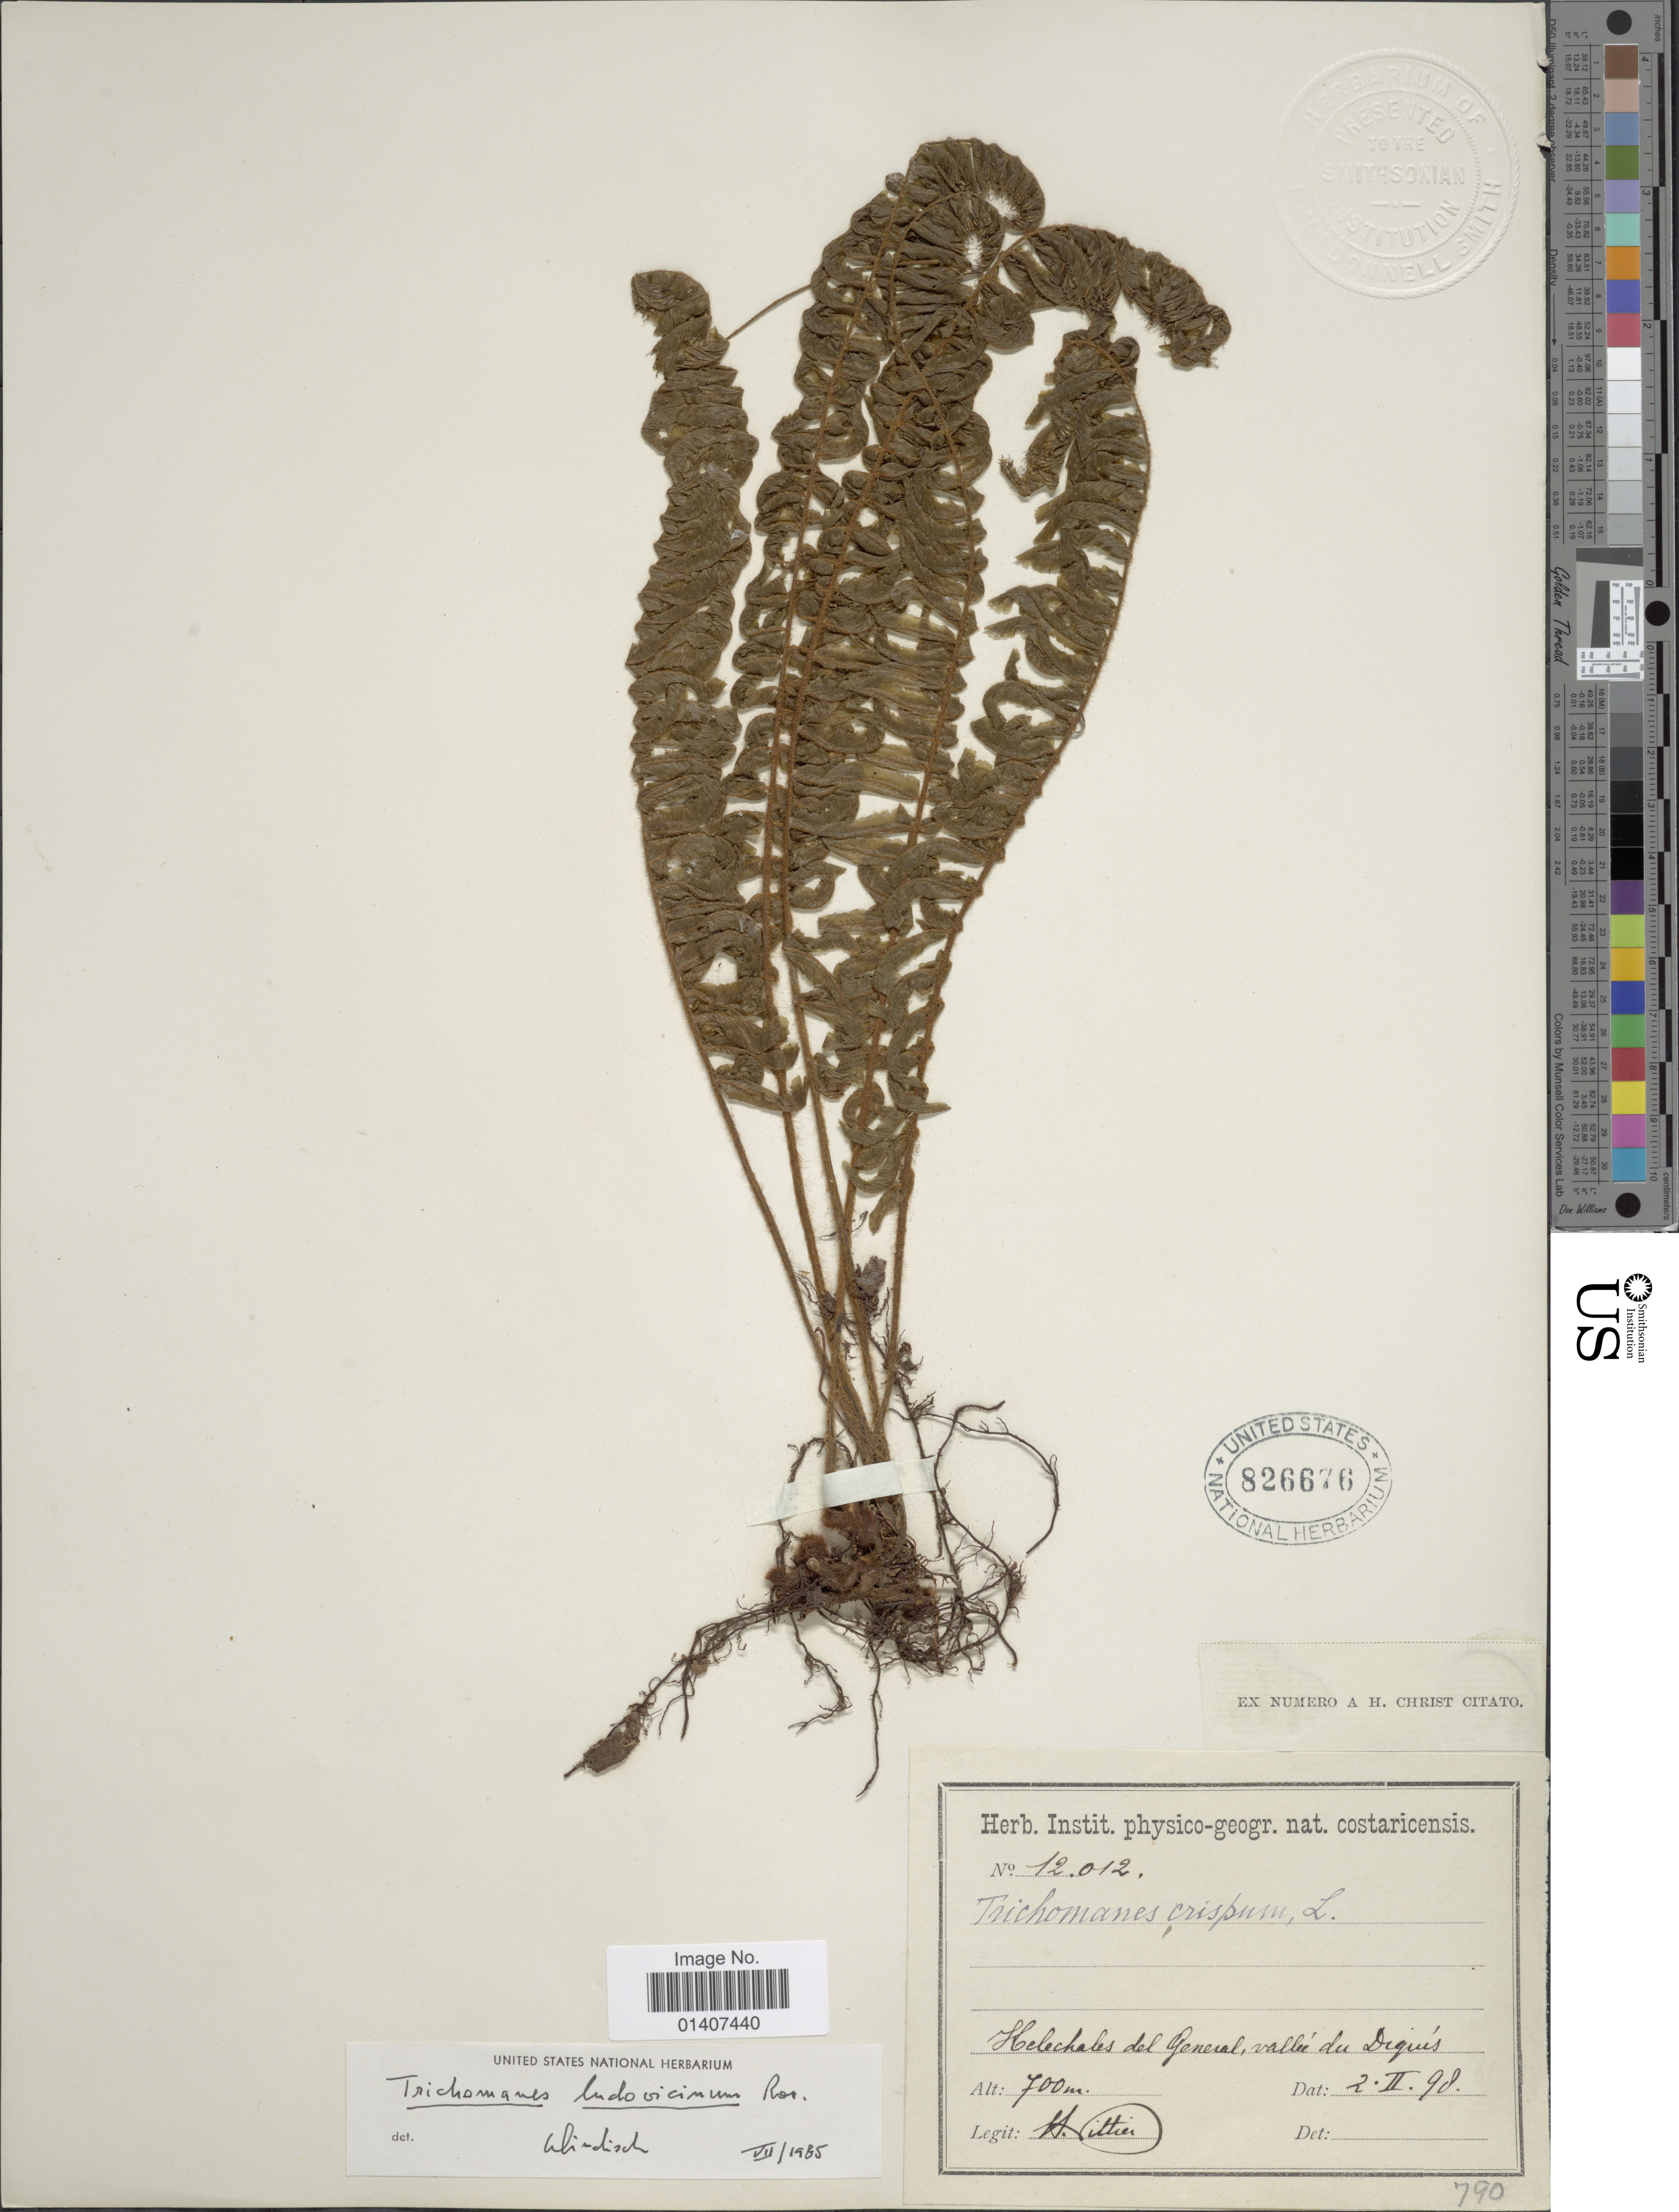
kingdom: Plantae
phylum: Tracheophyta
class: Polypodiopsida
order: Hymenophyllales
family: Hymenophyllaceae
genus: Trichomanes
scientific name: Trichomanes ludovicinum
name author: Rosenst.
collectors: H. F. Pittier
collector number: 12012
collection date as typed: Transcribed d/m/y: 2/2/98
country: Costa Rica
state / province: Puntarenas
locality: Valle del Diquis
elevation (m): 700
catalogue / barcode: US 826676